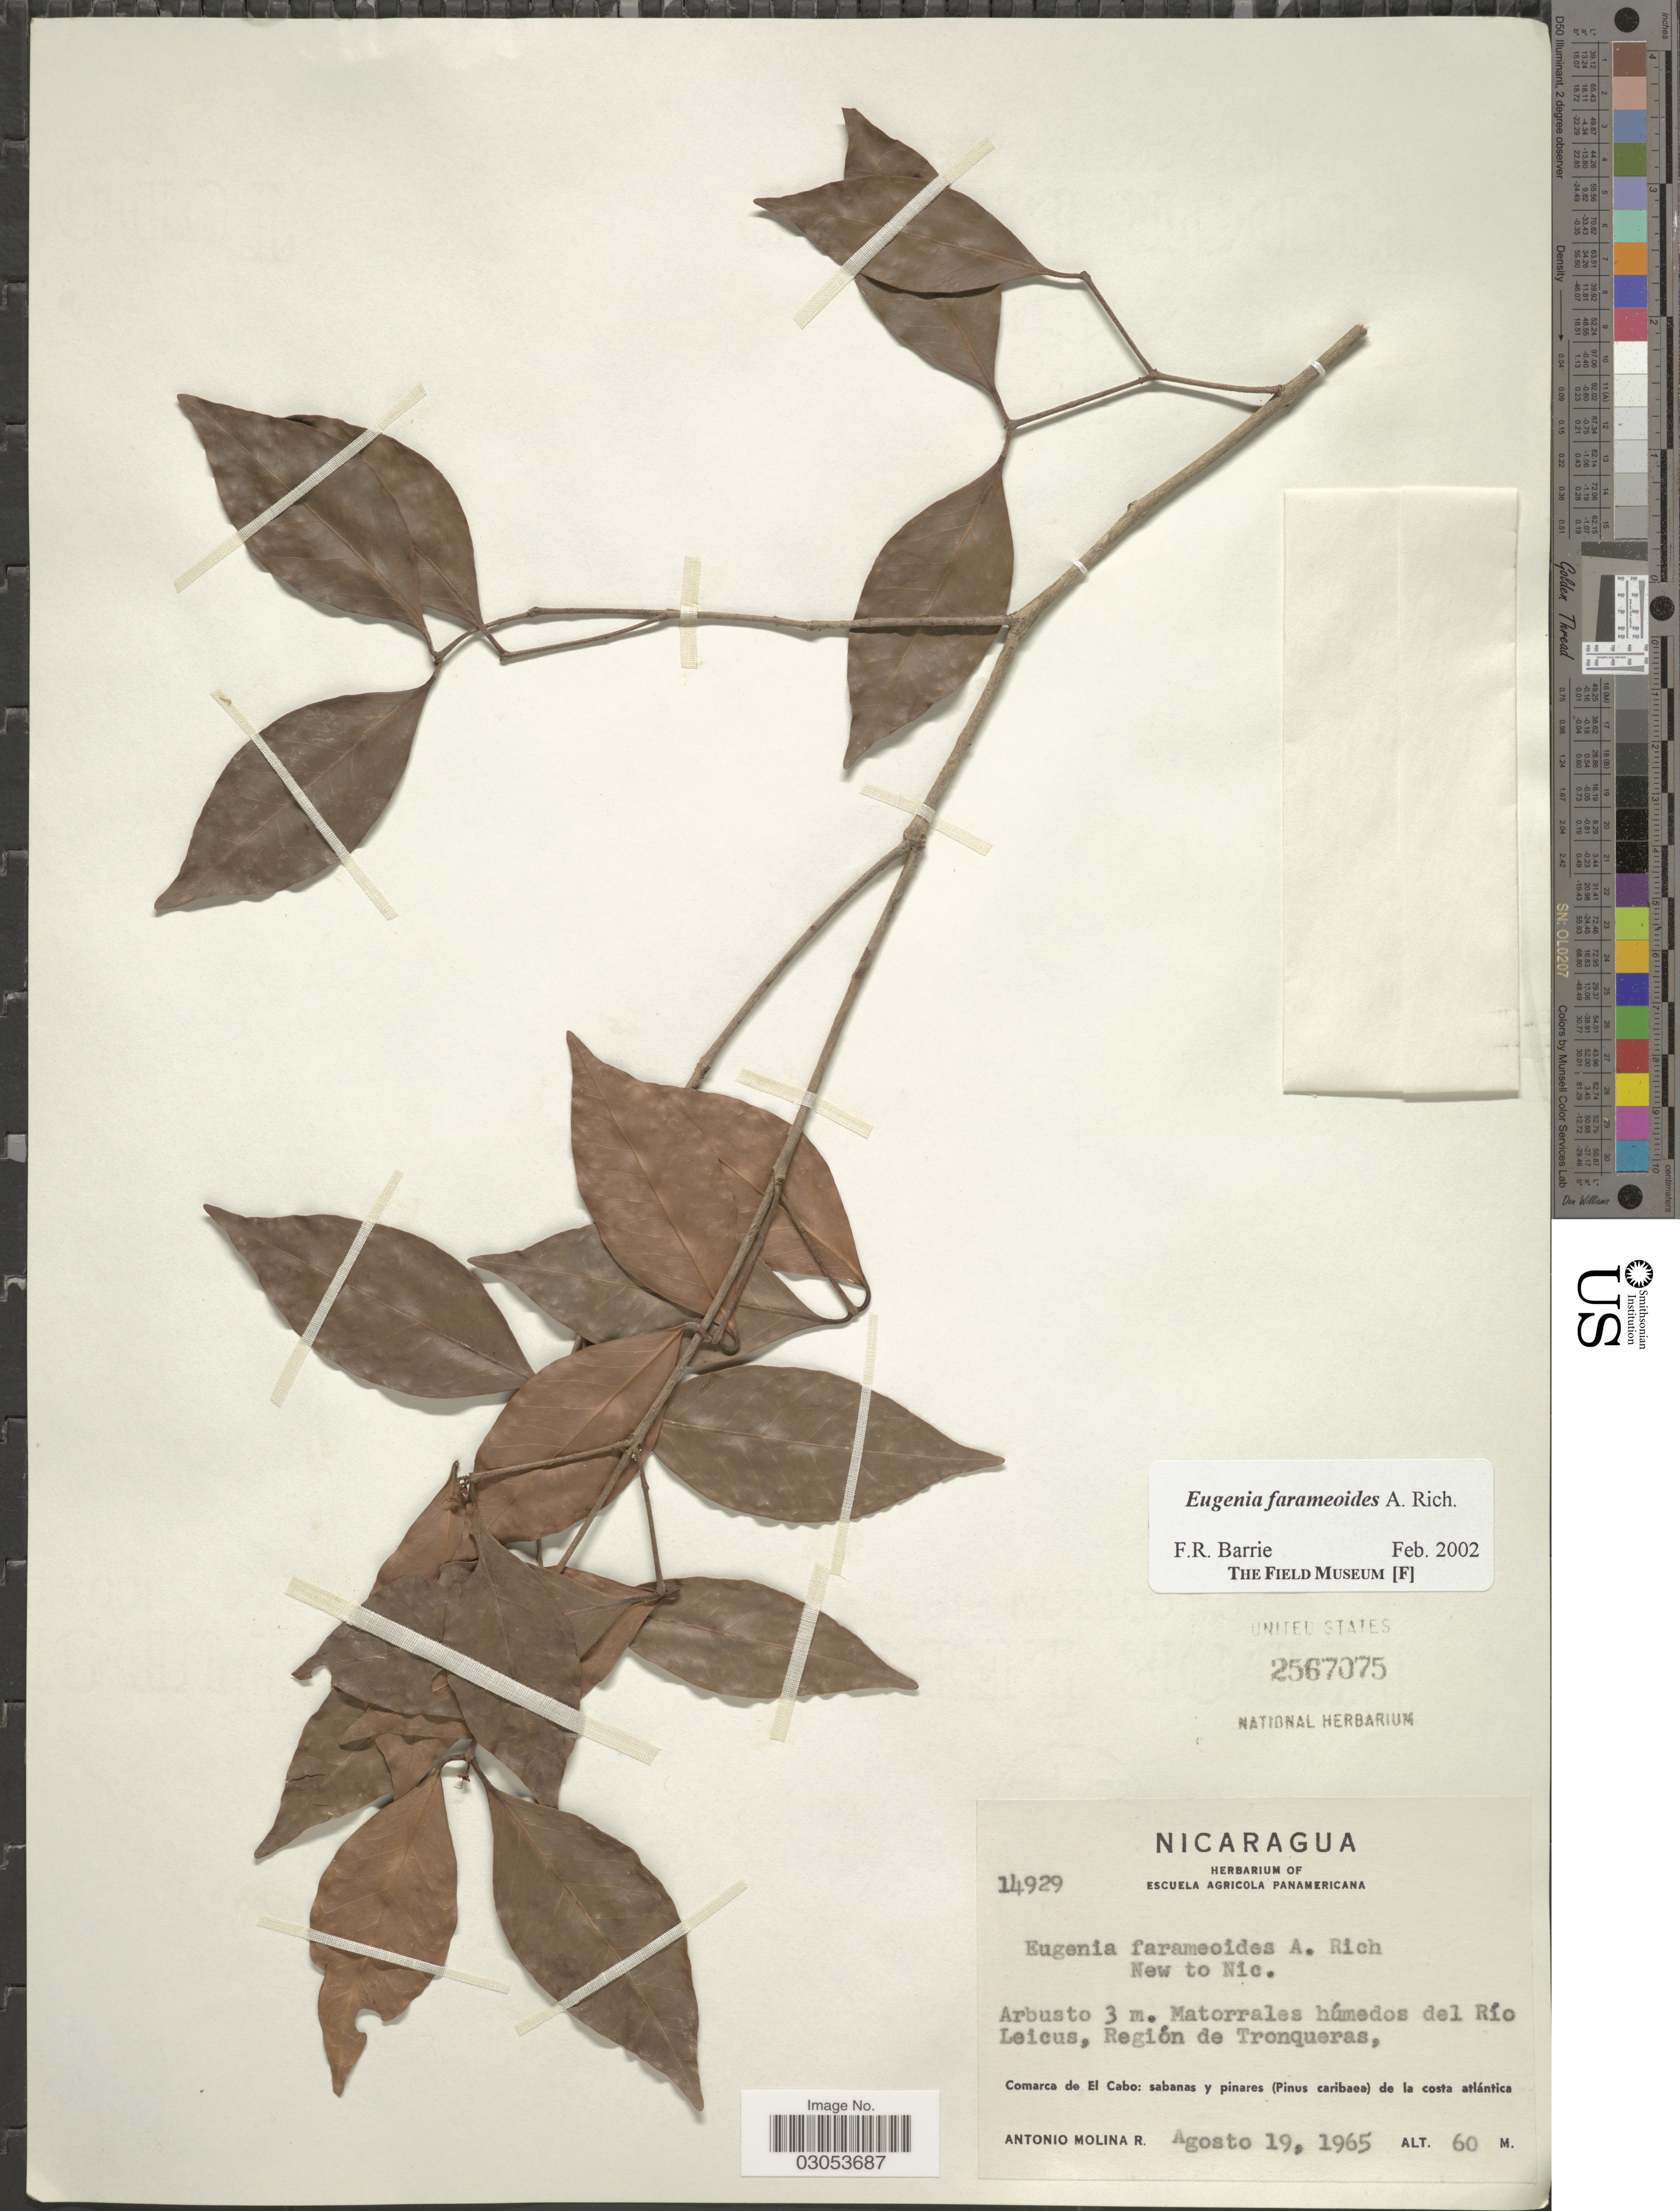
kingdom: Plantae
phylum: Tracheophyta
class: Magnoliopsida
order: Myrtales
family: Myrtaceae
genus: Eugenia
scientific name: Eugenia farameoides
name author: A. Rich.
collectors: A. Molina R.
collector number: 14929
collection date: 1965-08-19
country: Nicaragua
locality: Matorrales húmedos del Río Leicus, Región de Tronqueras, Comarca de El Cabo: sabanas y pinares (Pinus caribaea) de la costa atlántica.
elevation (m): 60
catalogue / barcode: US 2567075